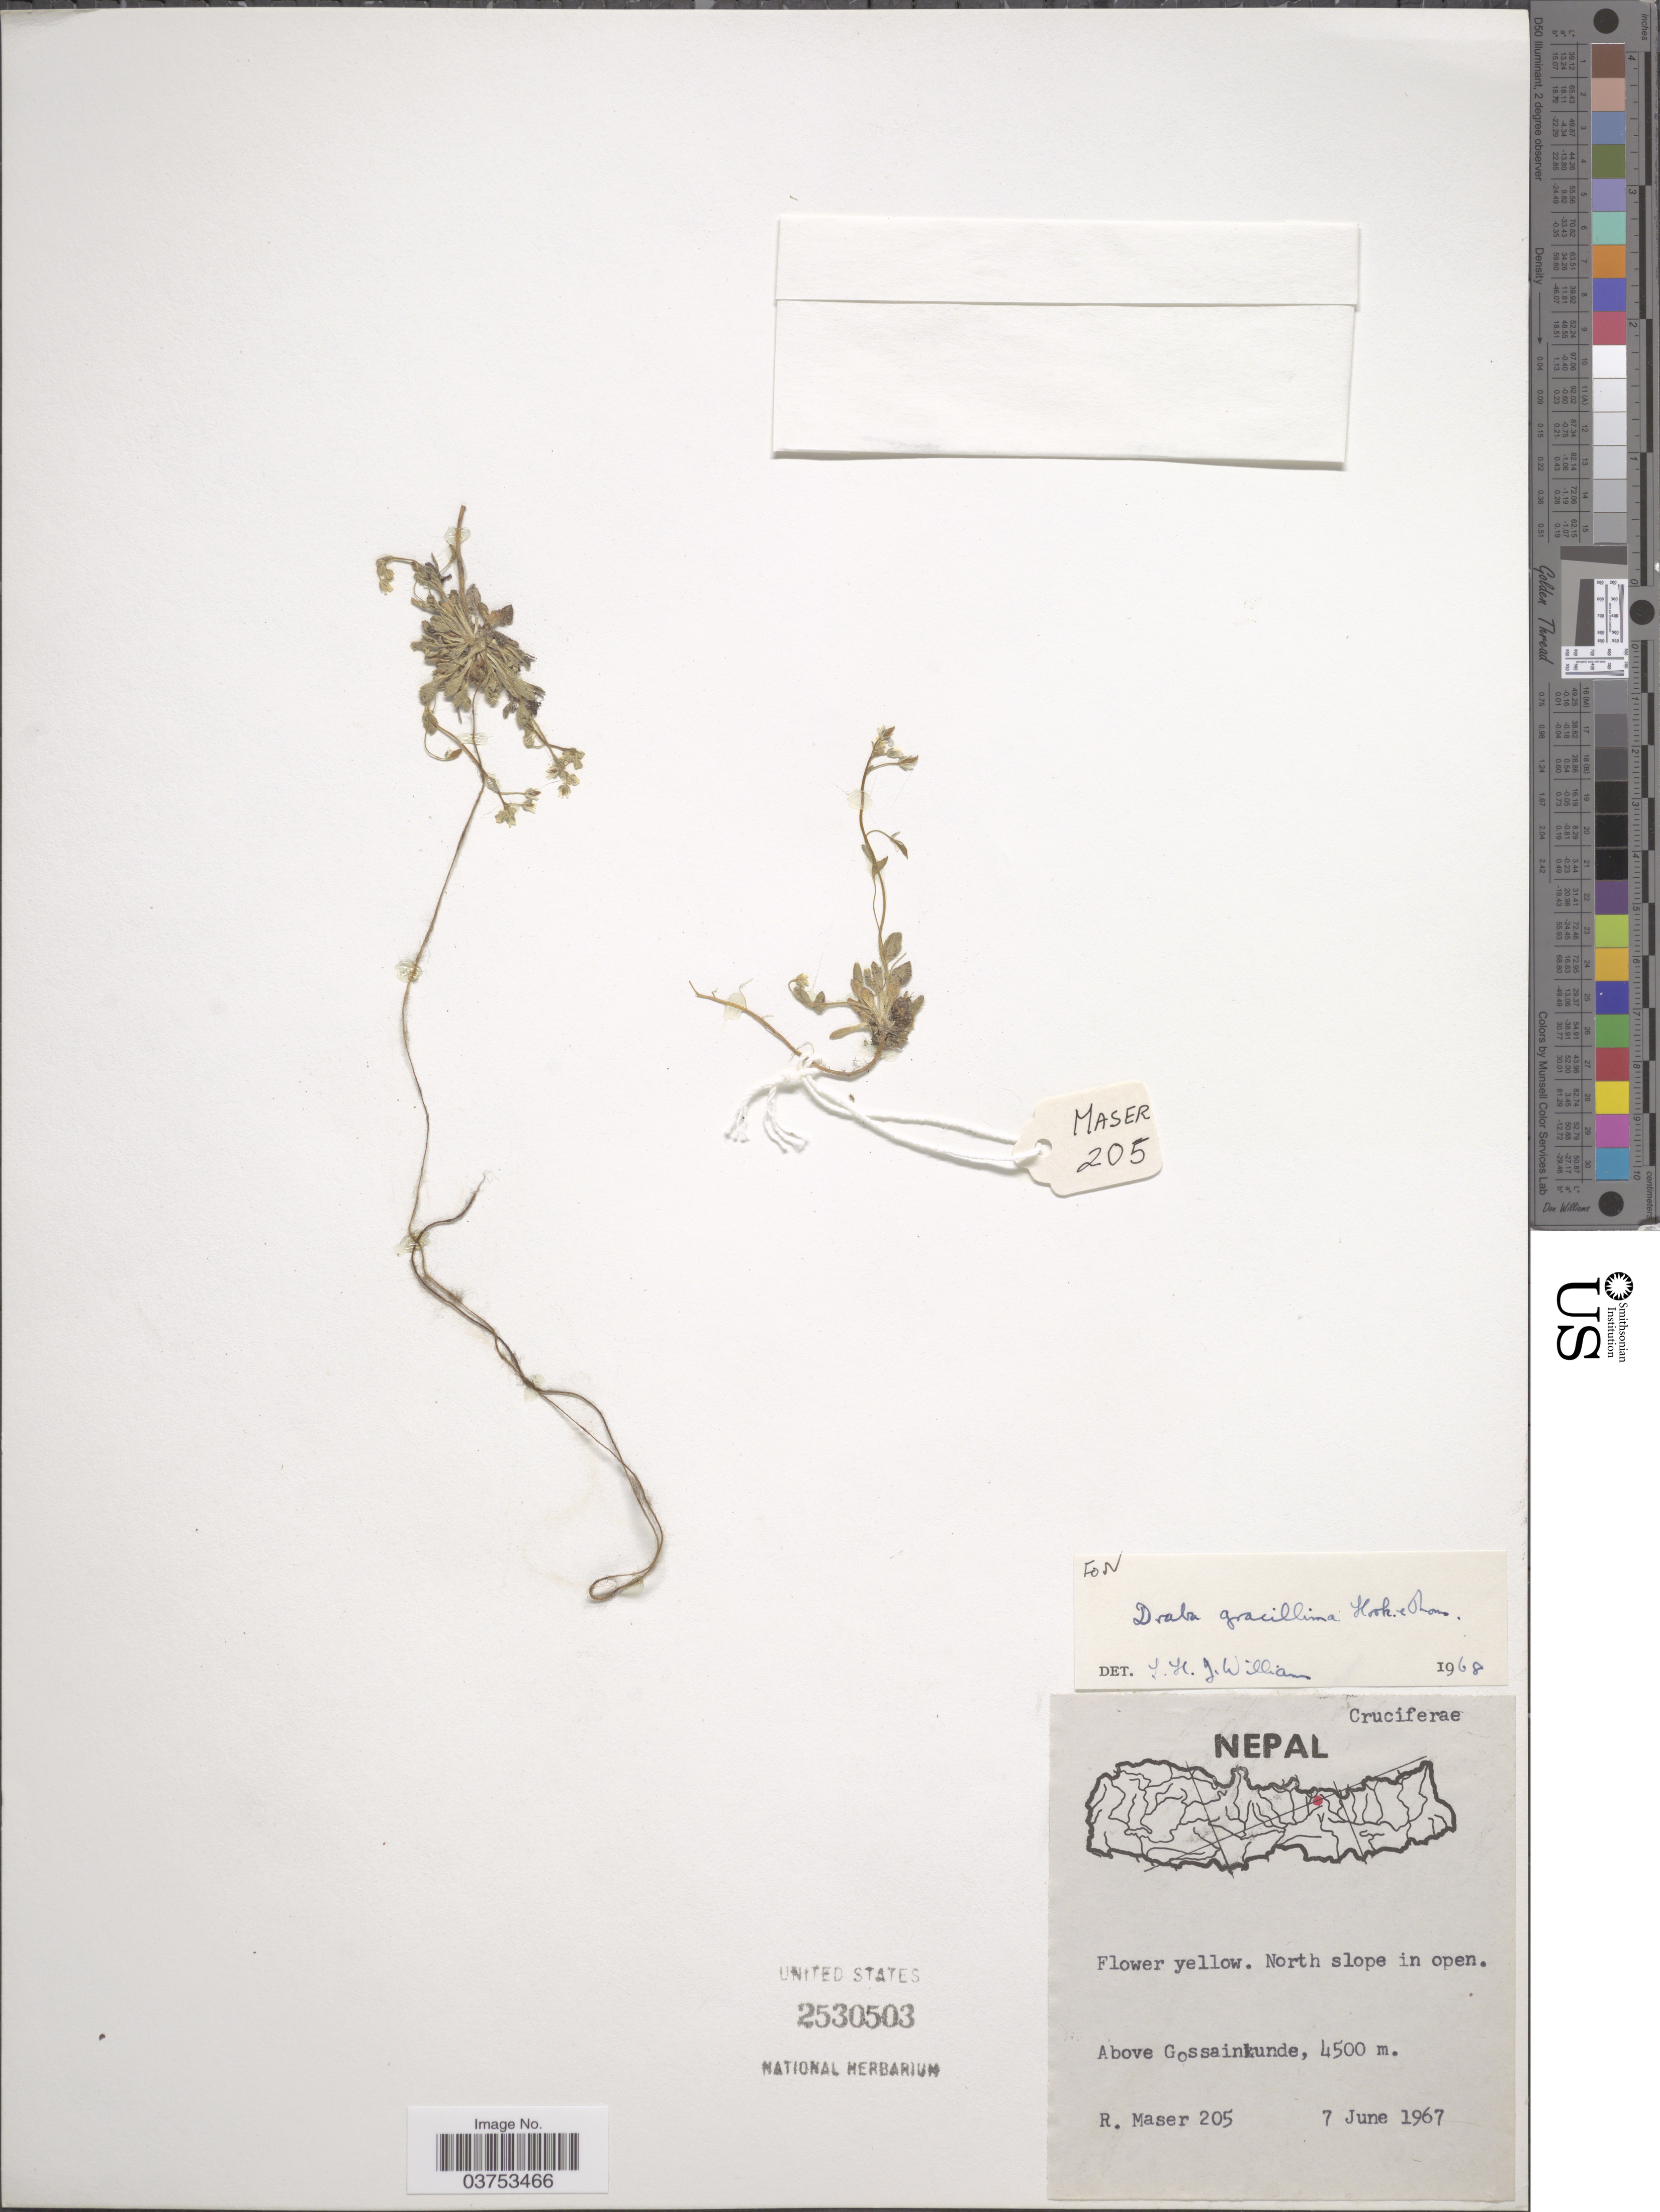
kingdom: Plantae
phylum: Tracheophyta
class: Magnoliopsida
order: Brassicales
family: Brassicaceae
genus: Draba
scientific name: Draba gracillima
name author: Hook. f. & Thomson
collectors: R. Maser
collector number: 205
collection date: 1967-06-07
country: Nepal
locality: North slope in open. Above Gossainkunde.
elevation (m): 4500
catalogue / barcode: US 2530503